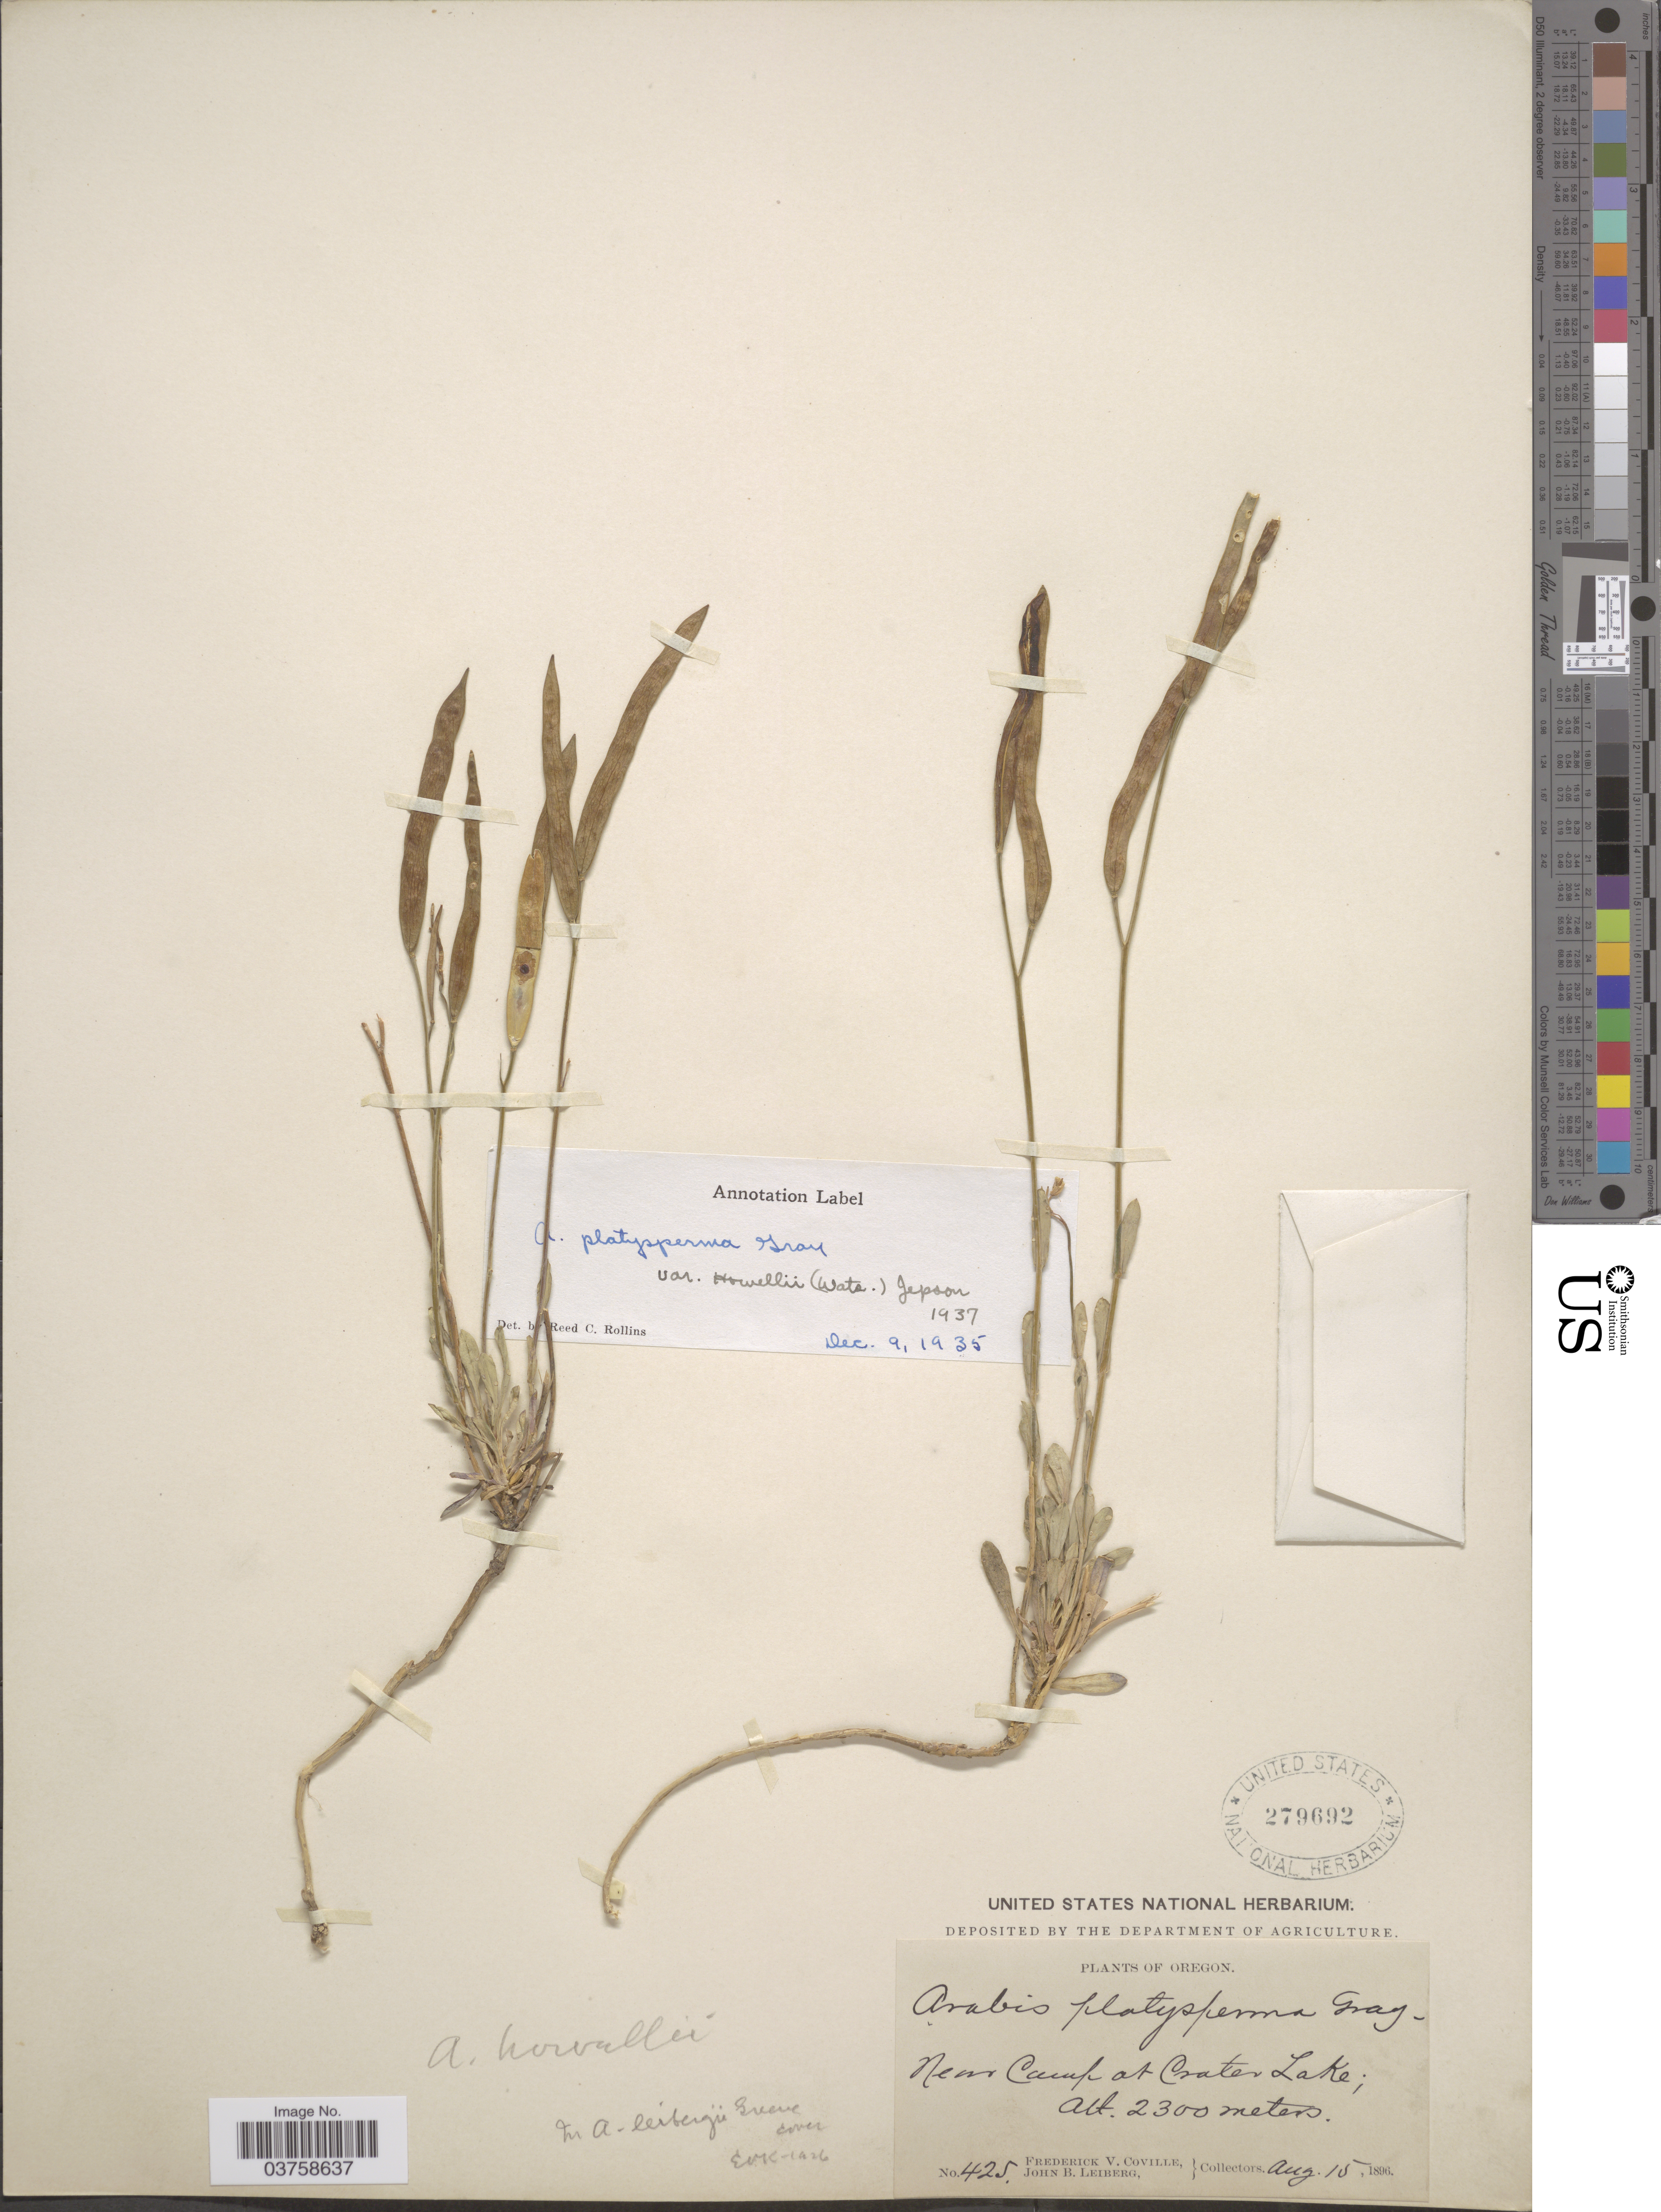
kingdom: Plantae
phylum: Tracheophyta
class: Magnoliopsida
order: Brassicales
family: Brassicaceae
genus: Arabis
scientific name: Arabis platysperma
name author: A. Gray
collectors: F. V. Coville & J. B. Leiberg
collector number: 425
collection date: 1896-08-15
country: United States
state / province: Oregon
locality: Near Camp at Crater Lake.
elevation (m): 2300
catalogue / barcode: US 279692